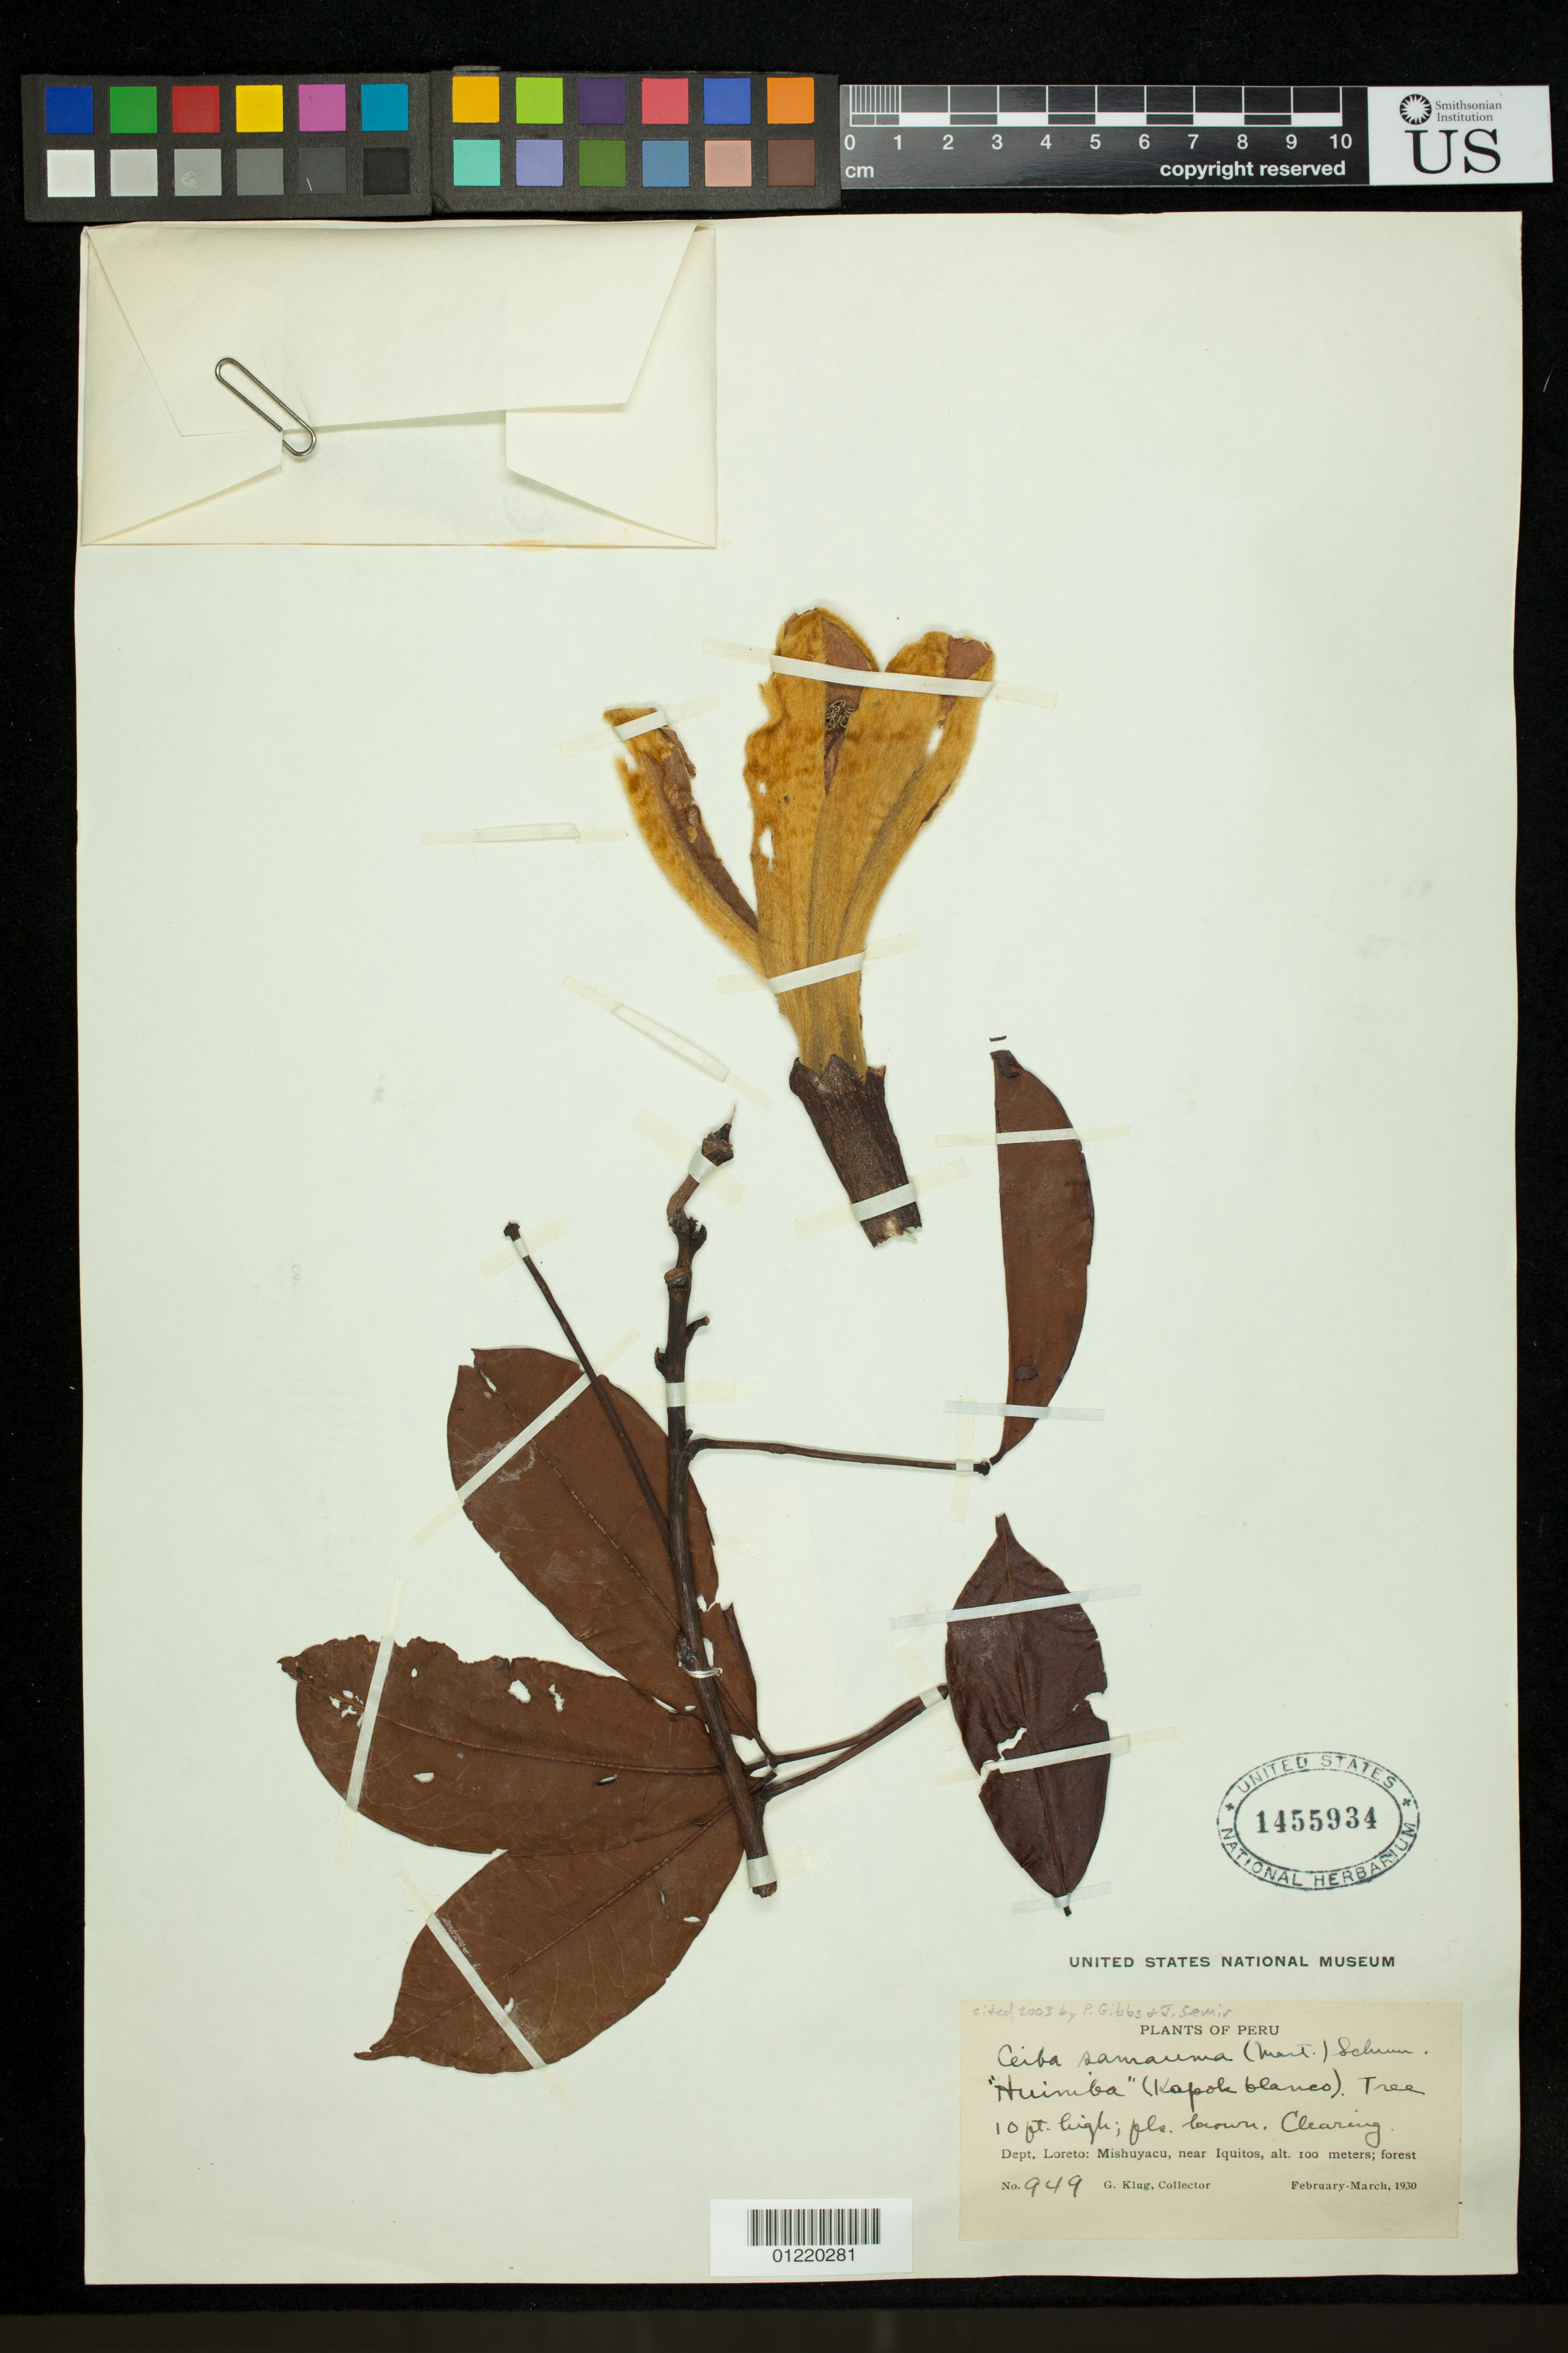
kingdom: Plantae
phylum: Tracheophyta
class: Magnoliopsida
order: Malvales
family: Malvaceae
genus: Ceiba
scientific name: Ceiba samauma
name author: (Mart.) K. Schum.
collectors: G. Klug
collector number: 949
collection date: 1930-02/1930-03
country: Peru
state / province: Loreto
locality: Mishuyacu, near Iquitos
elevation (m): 100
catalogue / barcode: US 1455934